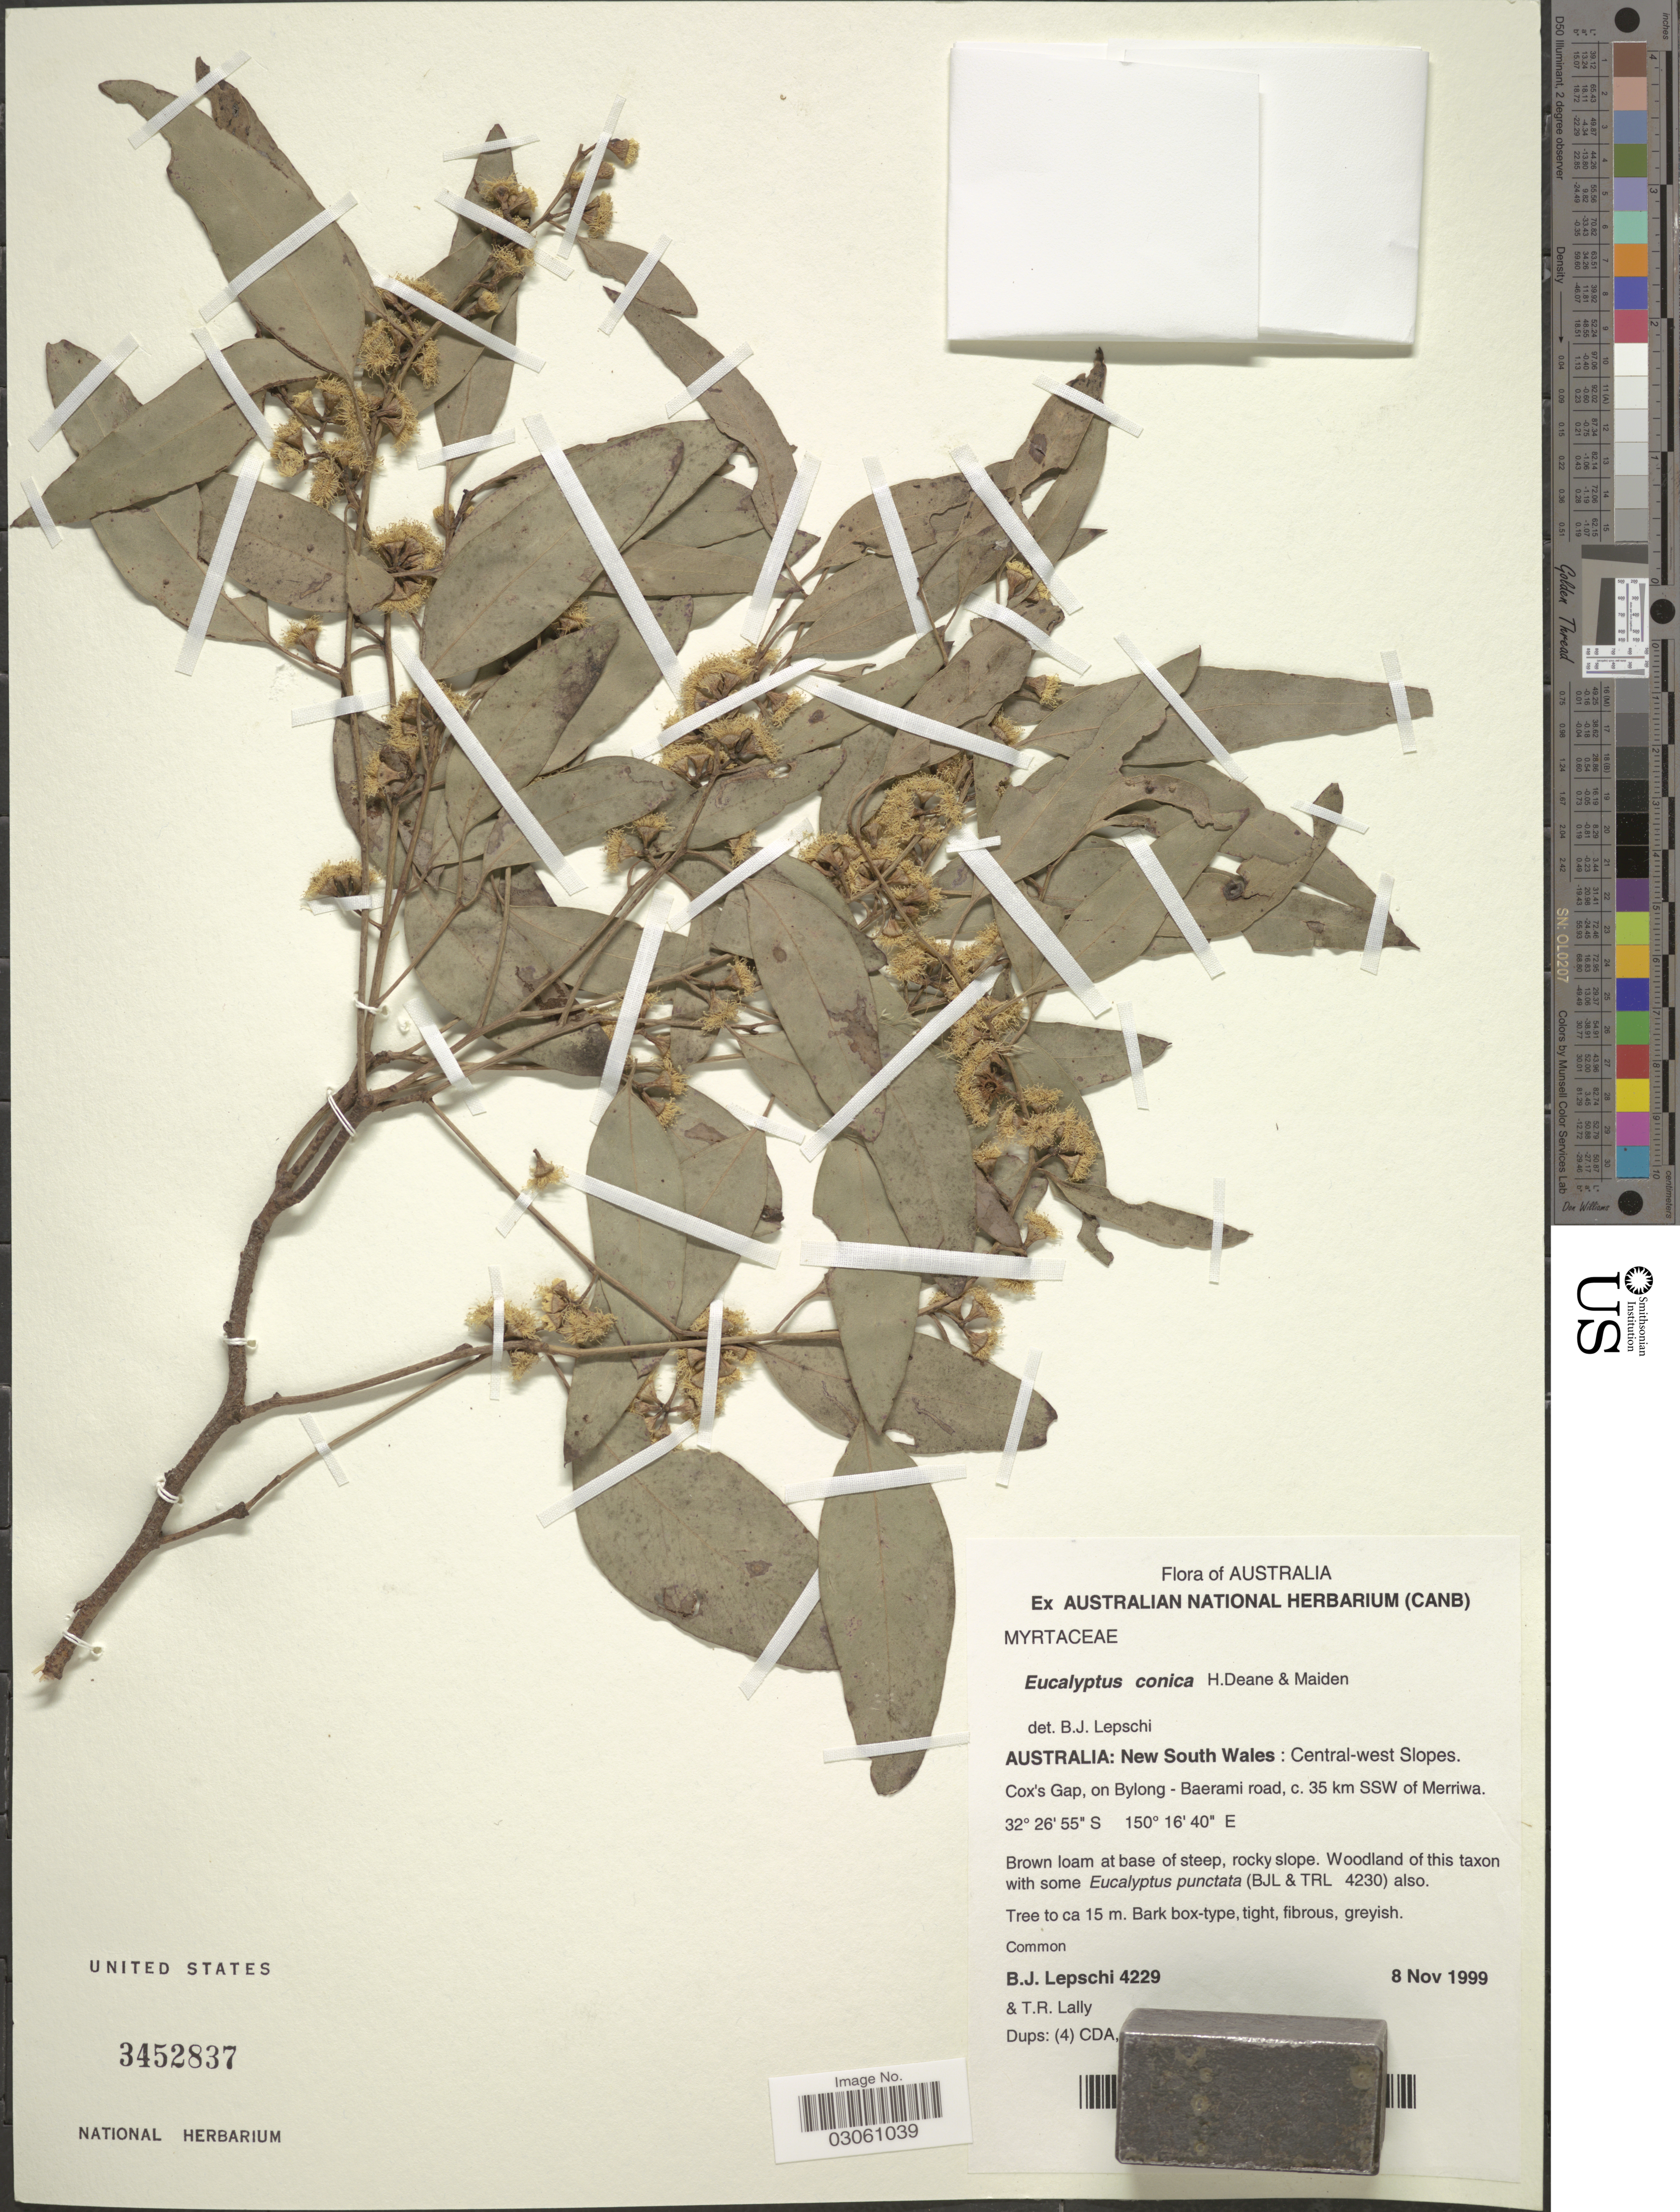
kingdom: Plantae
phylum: Tracheophyta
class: Magnoliopsida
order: Myrtales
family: Myrtaceae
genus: Eucalyptus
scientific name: Eucalyptus conica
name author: H. Deane & Maiden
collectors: B. Lepschi & T. R. Lally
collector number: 4229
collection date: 1999-11-08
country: Australia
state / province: New South Wales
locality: Central-west Slopes. Cox's Gap, on Bylong-Baerami road, c. 35 km SSW of Merriwa.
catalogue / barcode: US 3452837